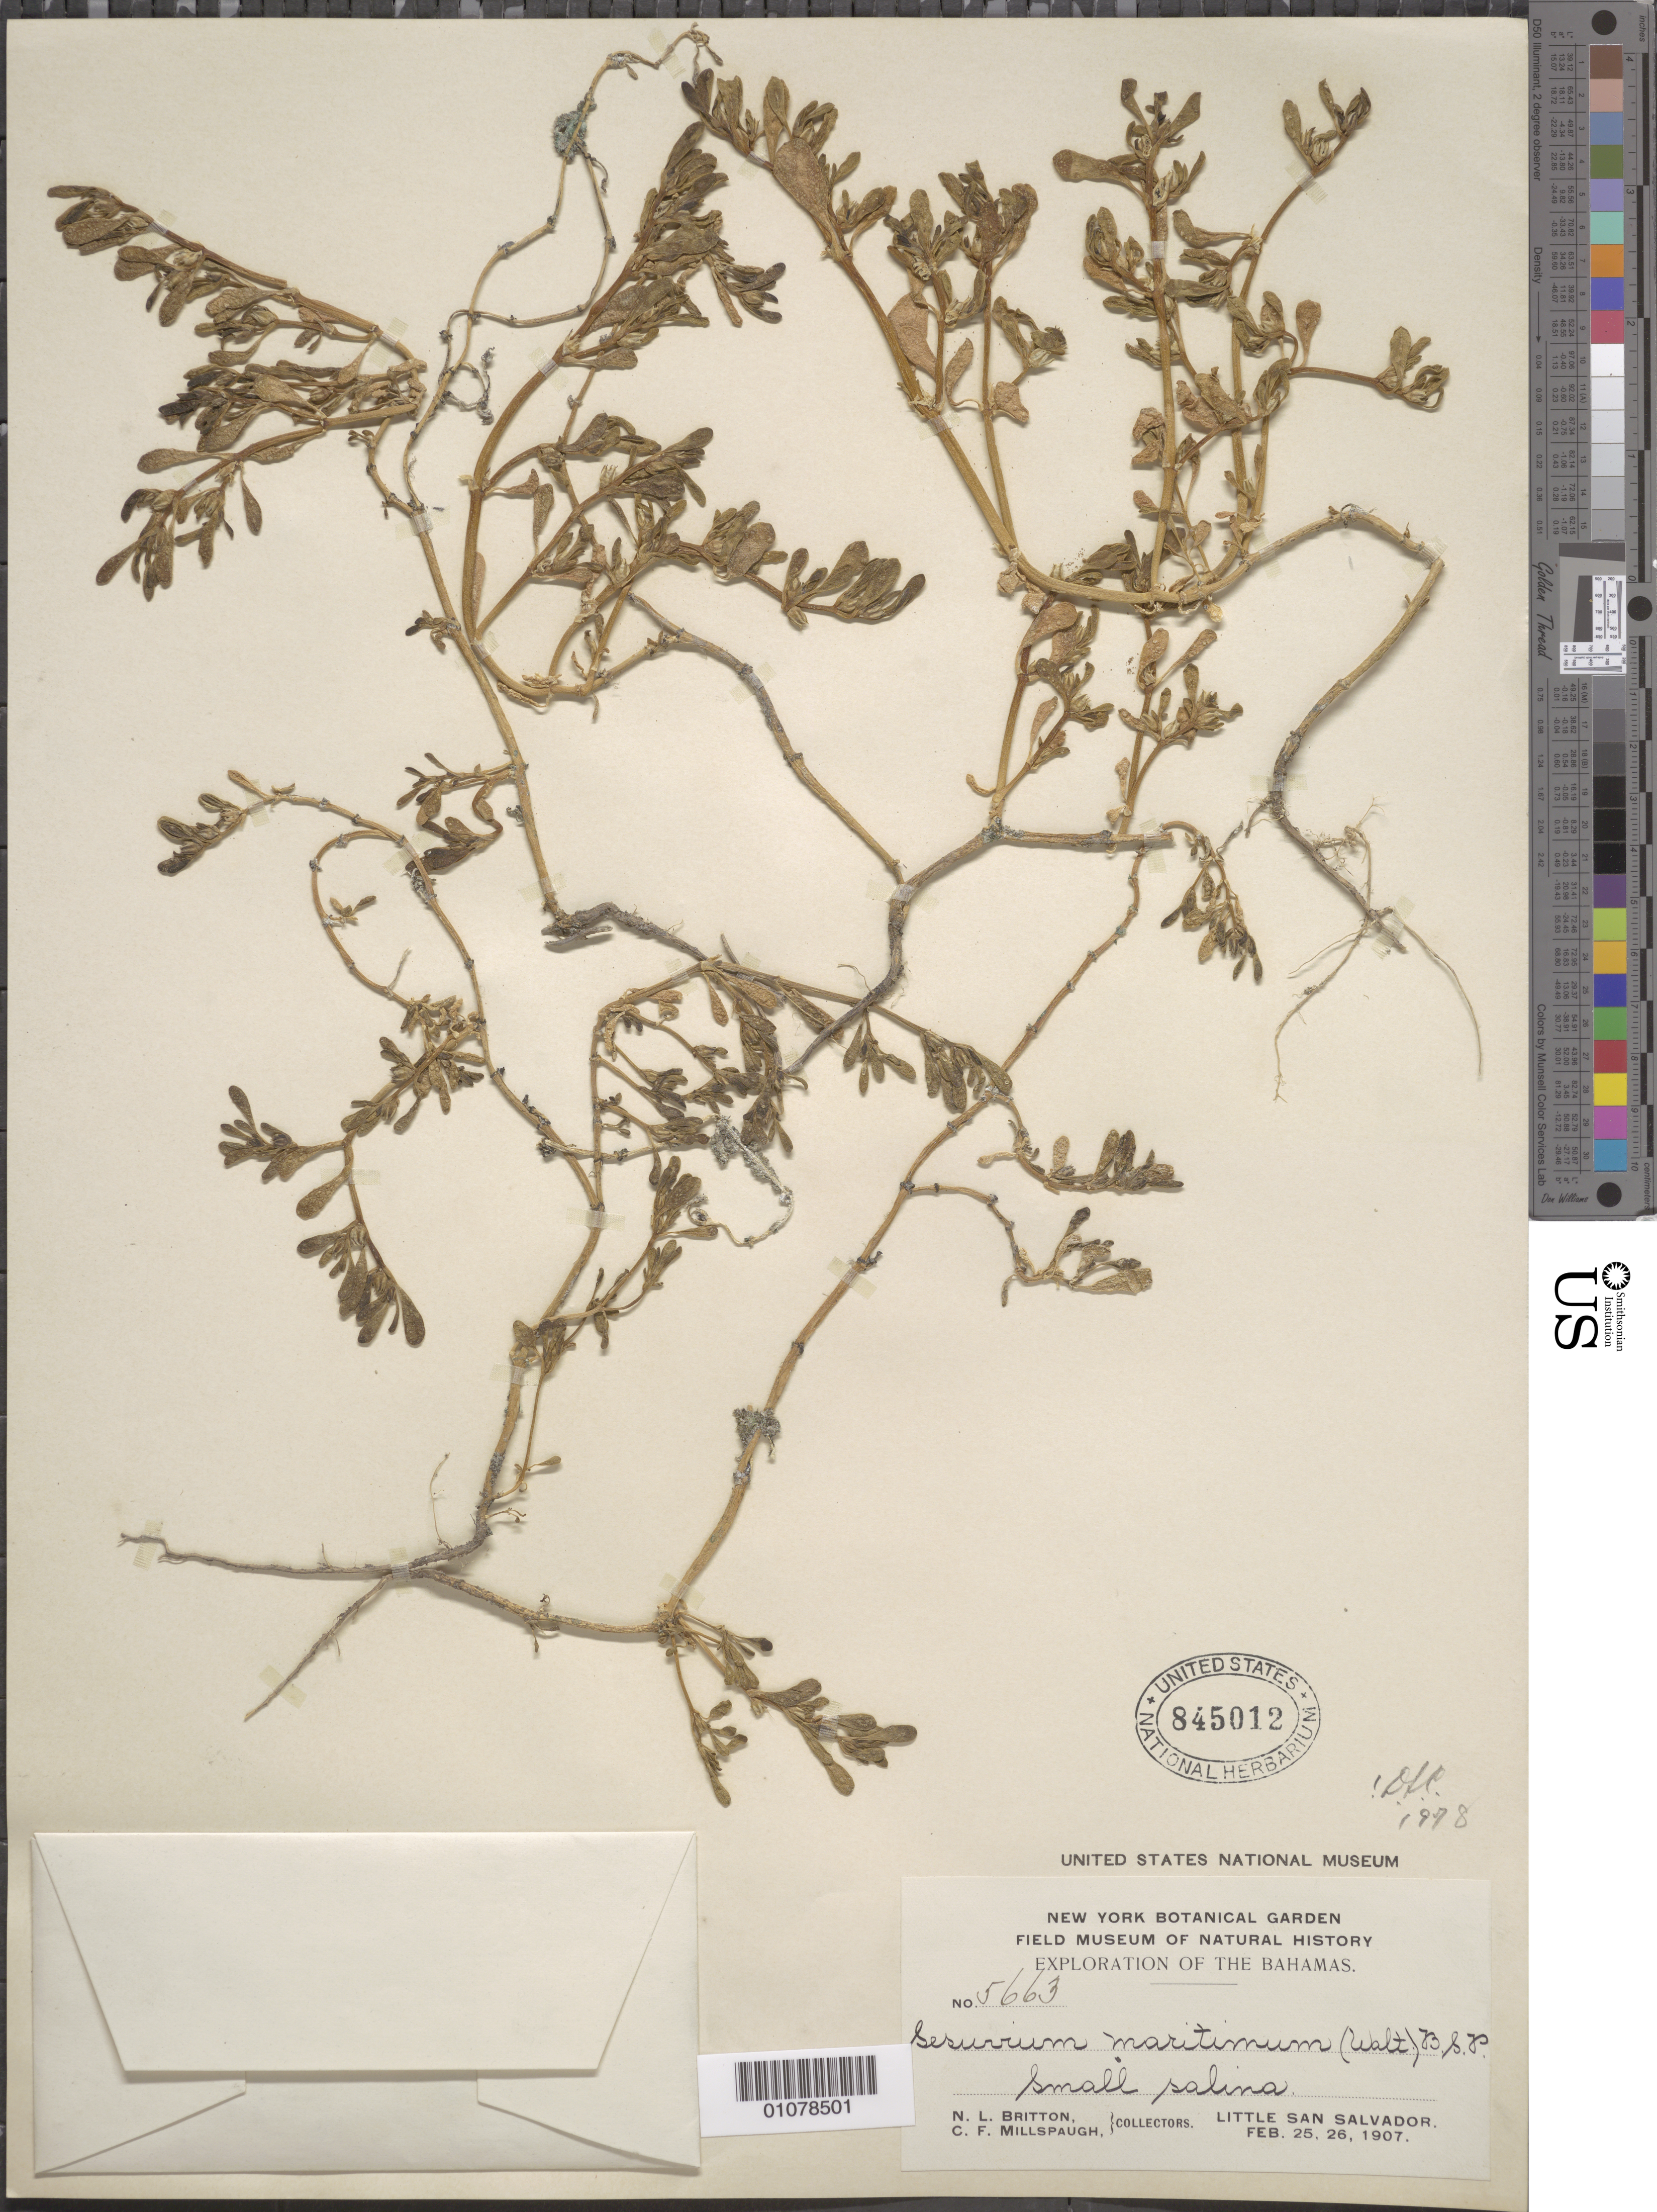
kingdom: Plantae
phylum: Tracheophyta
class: Magnoliopsida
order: Caryophyllales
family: Aizoaceae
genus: Sesuvium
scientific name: Sesuvium maritimum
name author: (Walter) Britton, Stearns & Poggenb.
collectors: N. Britton & C. F. Millspaugh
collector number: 5663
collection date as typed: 25 Feb 1907 to 26 Feb 1907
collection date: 1907-02-25/1907-02-26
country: Bahamas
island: San Salvador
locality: Little San Salvador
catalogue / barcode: US 845012